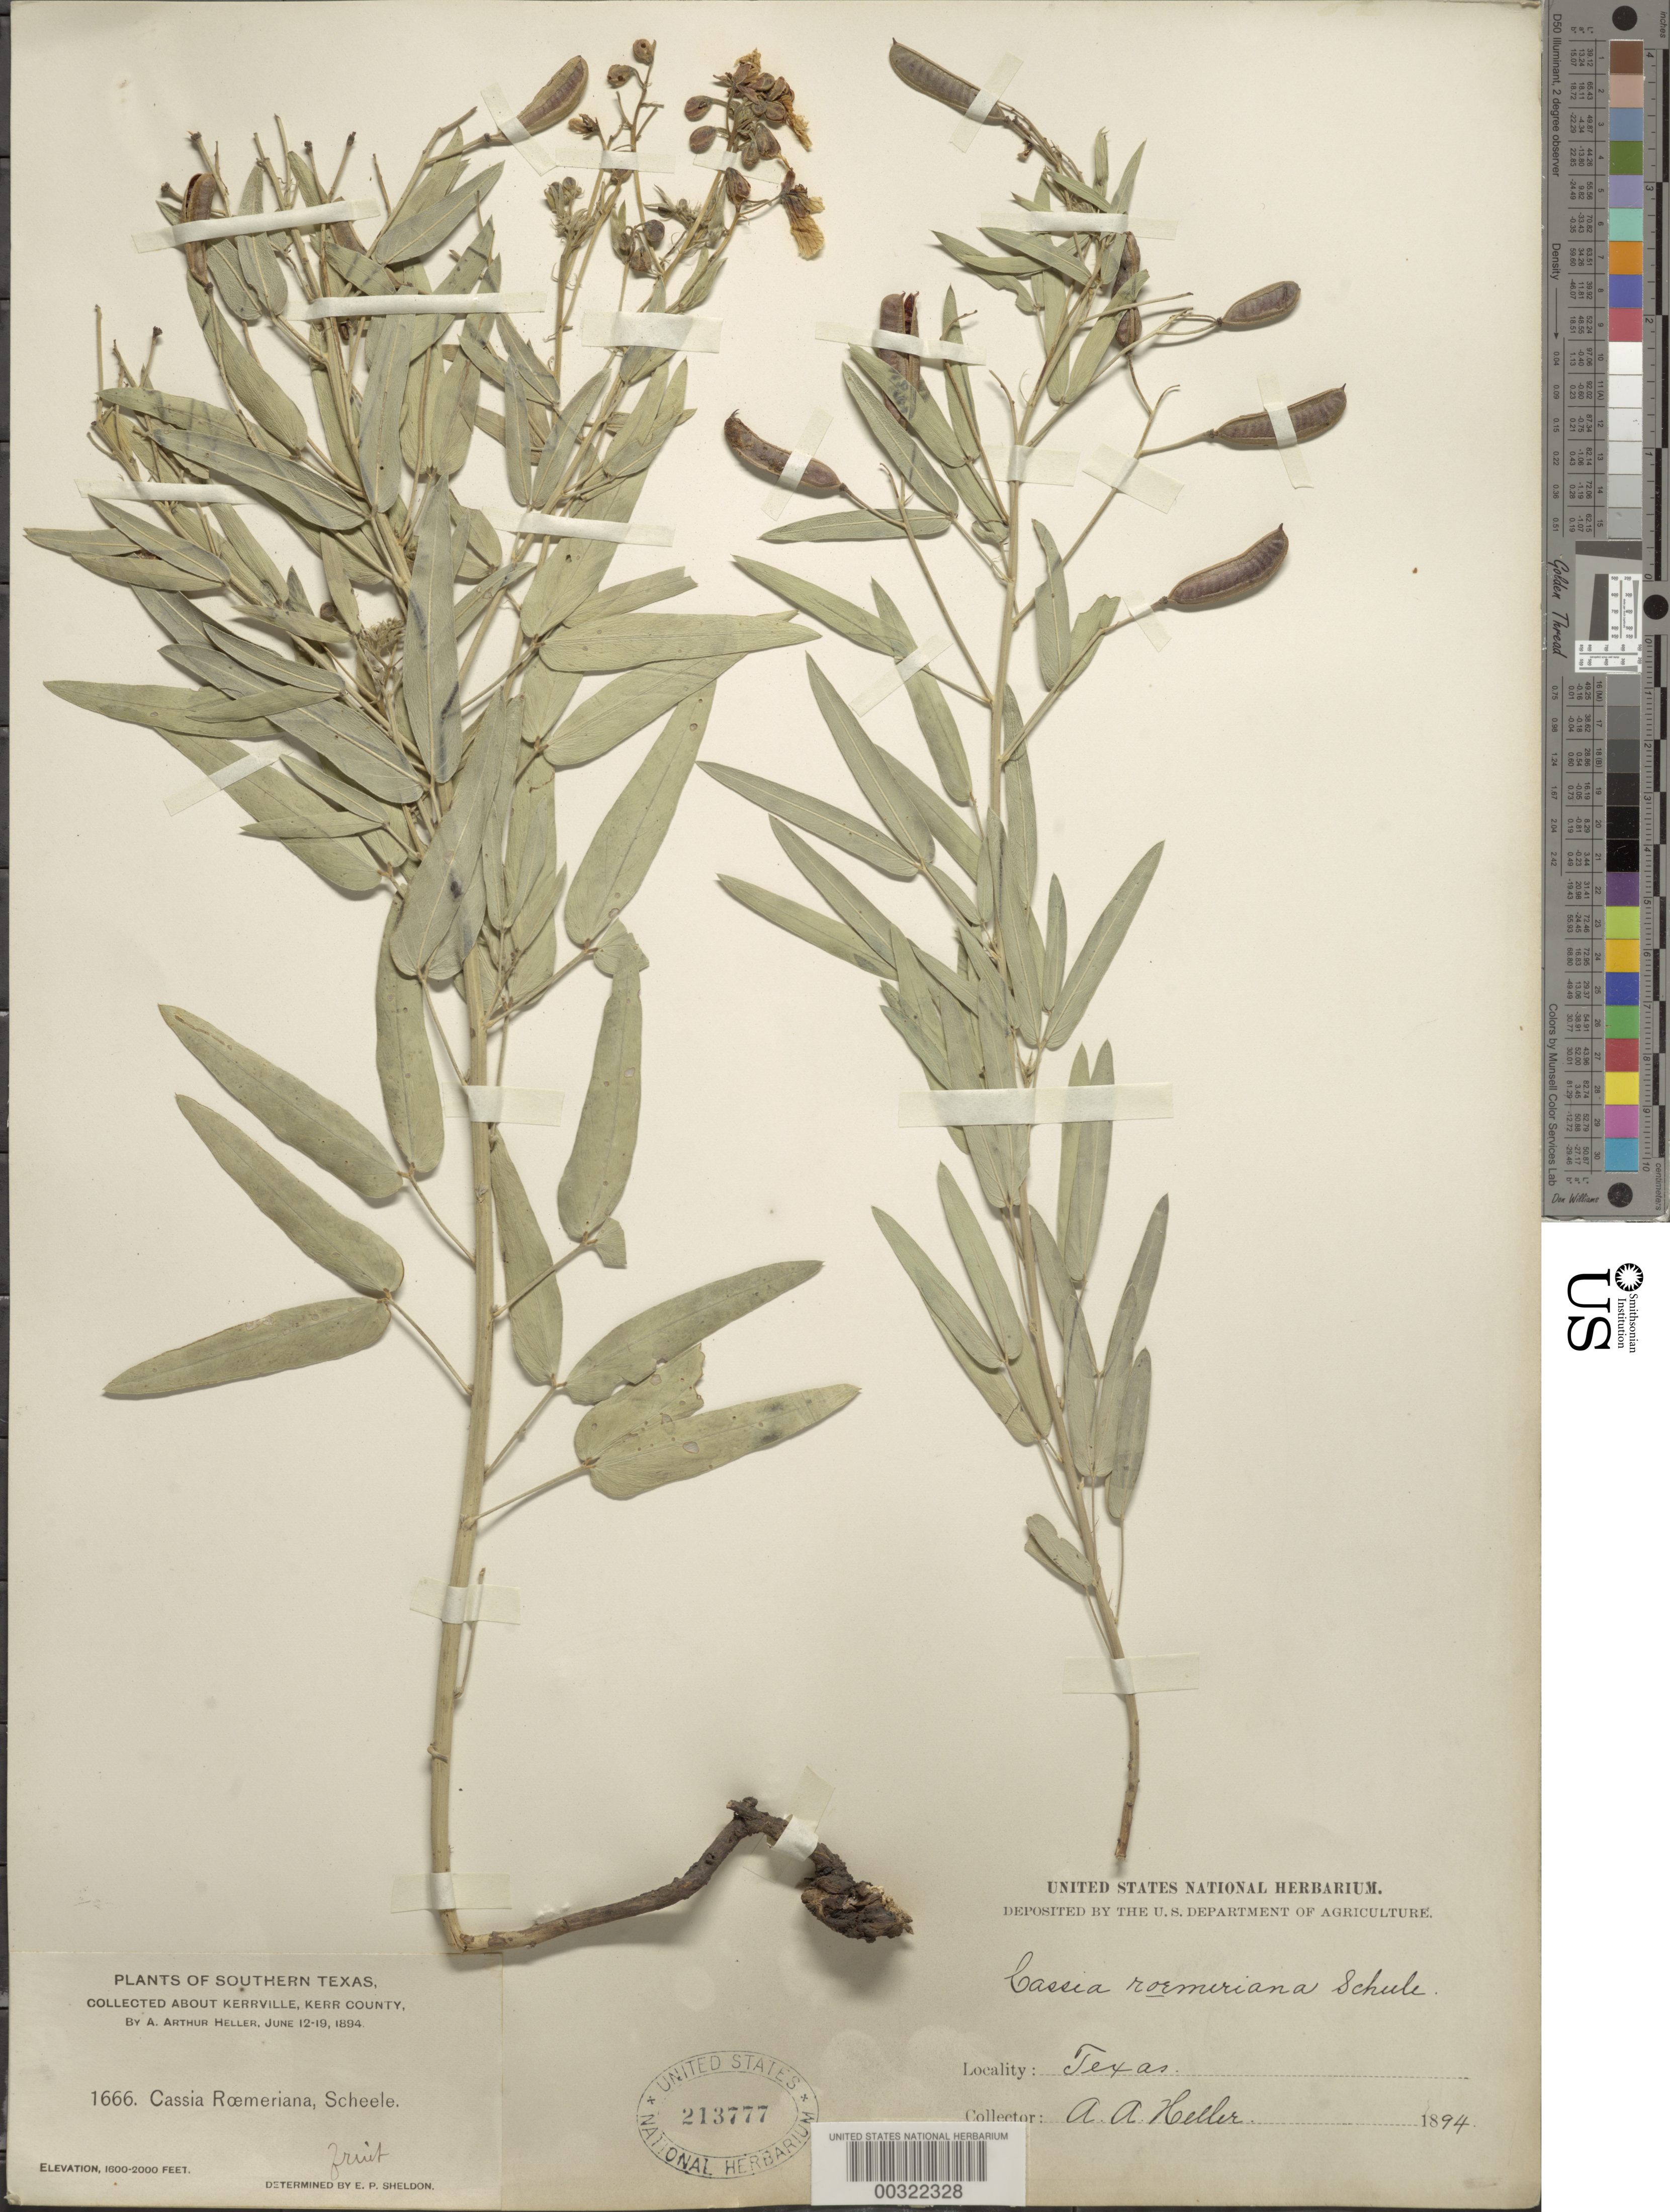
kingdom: Plantae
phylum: Tracheophyta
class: Magnoliopsida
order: Fabales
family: Fabaceae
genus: Senna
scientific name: Senna roemeriana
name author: (Scheele) H.S. Irwin & Barneby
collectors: A. A. Heller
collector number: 1666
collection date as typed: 12 Jun 1894 to 19 Jun 1894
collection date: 1894-06-12/1894-06-19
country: United States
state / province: Texas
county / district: Kerr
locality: About kerrville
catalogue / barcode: US 213777